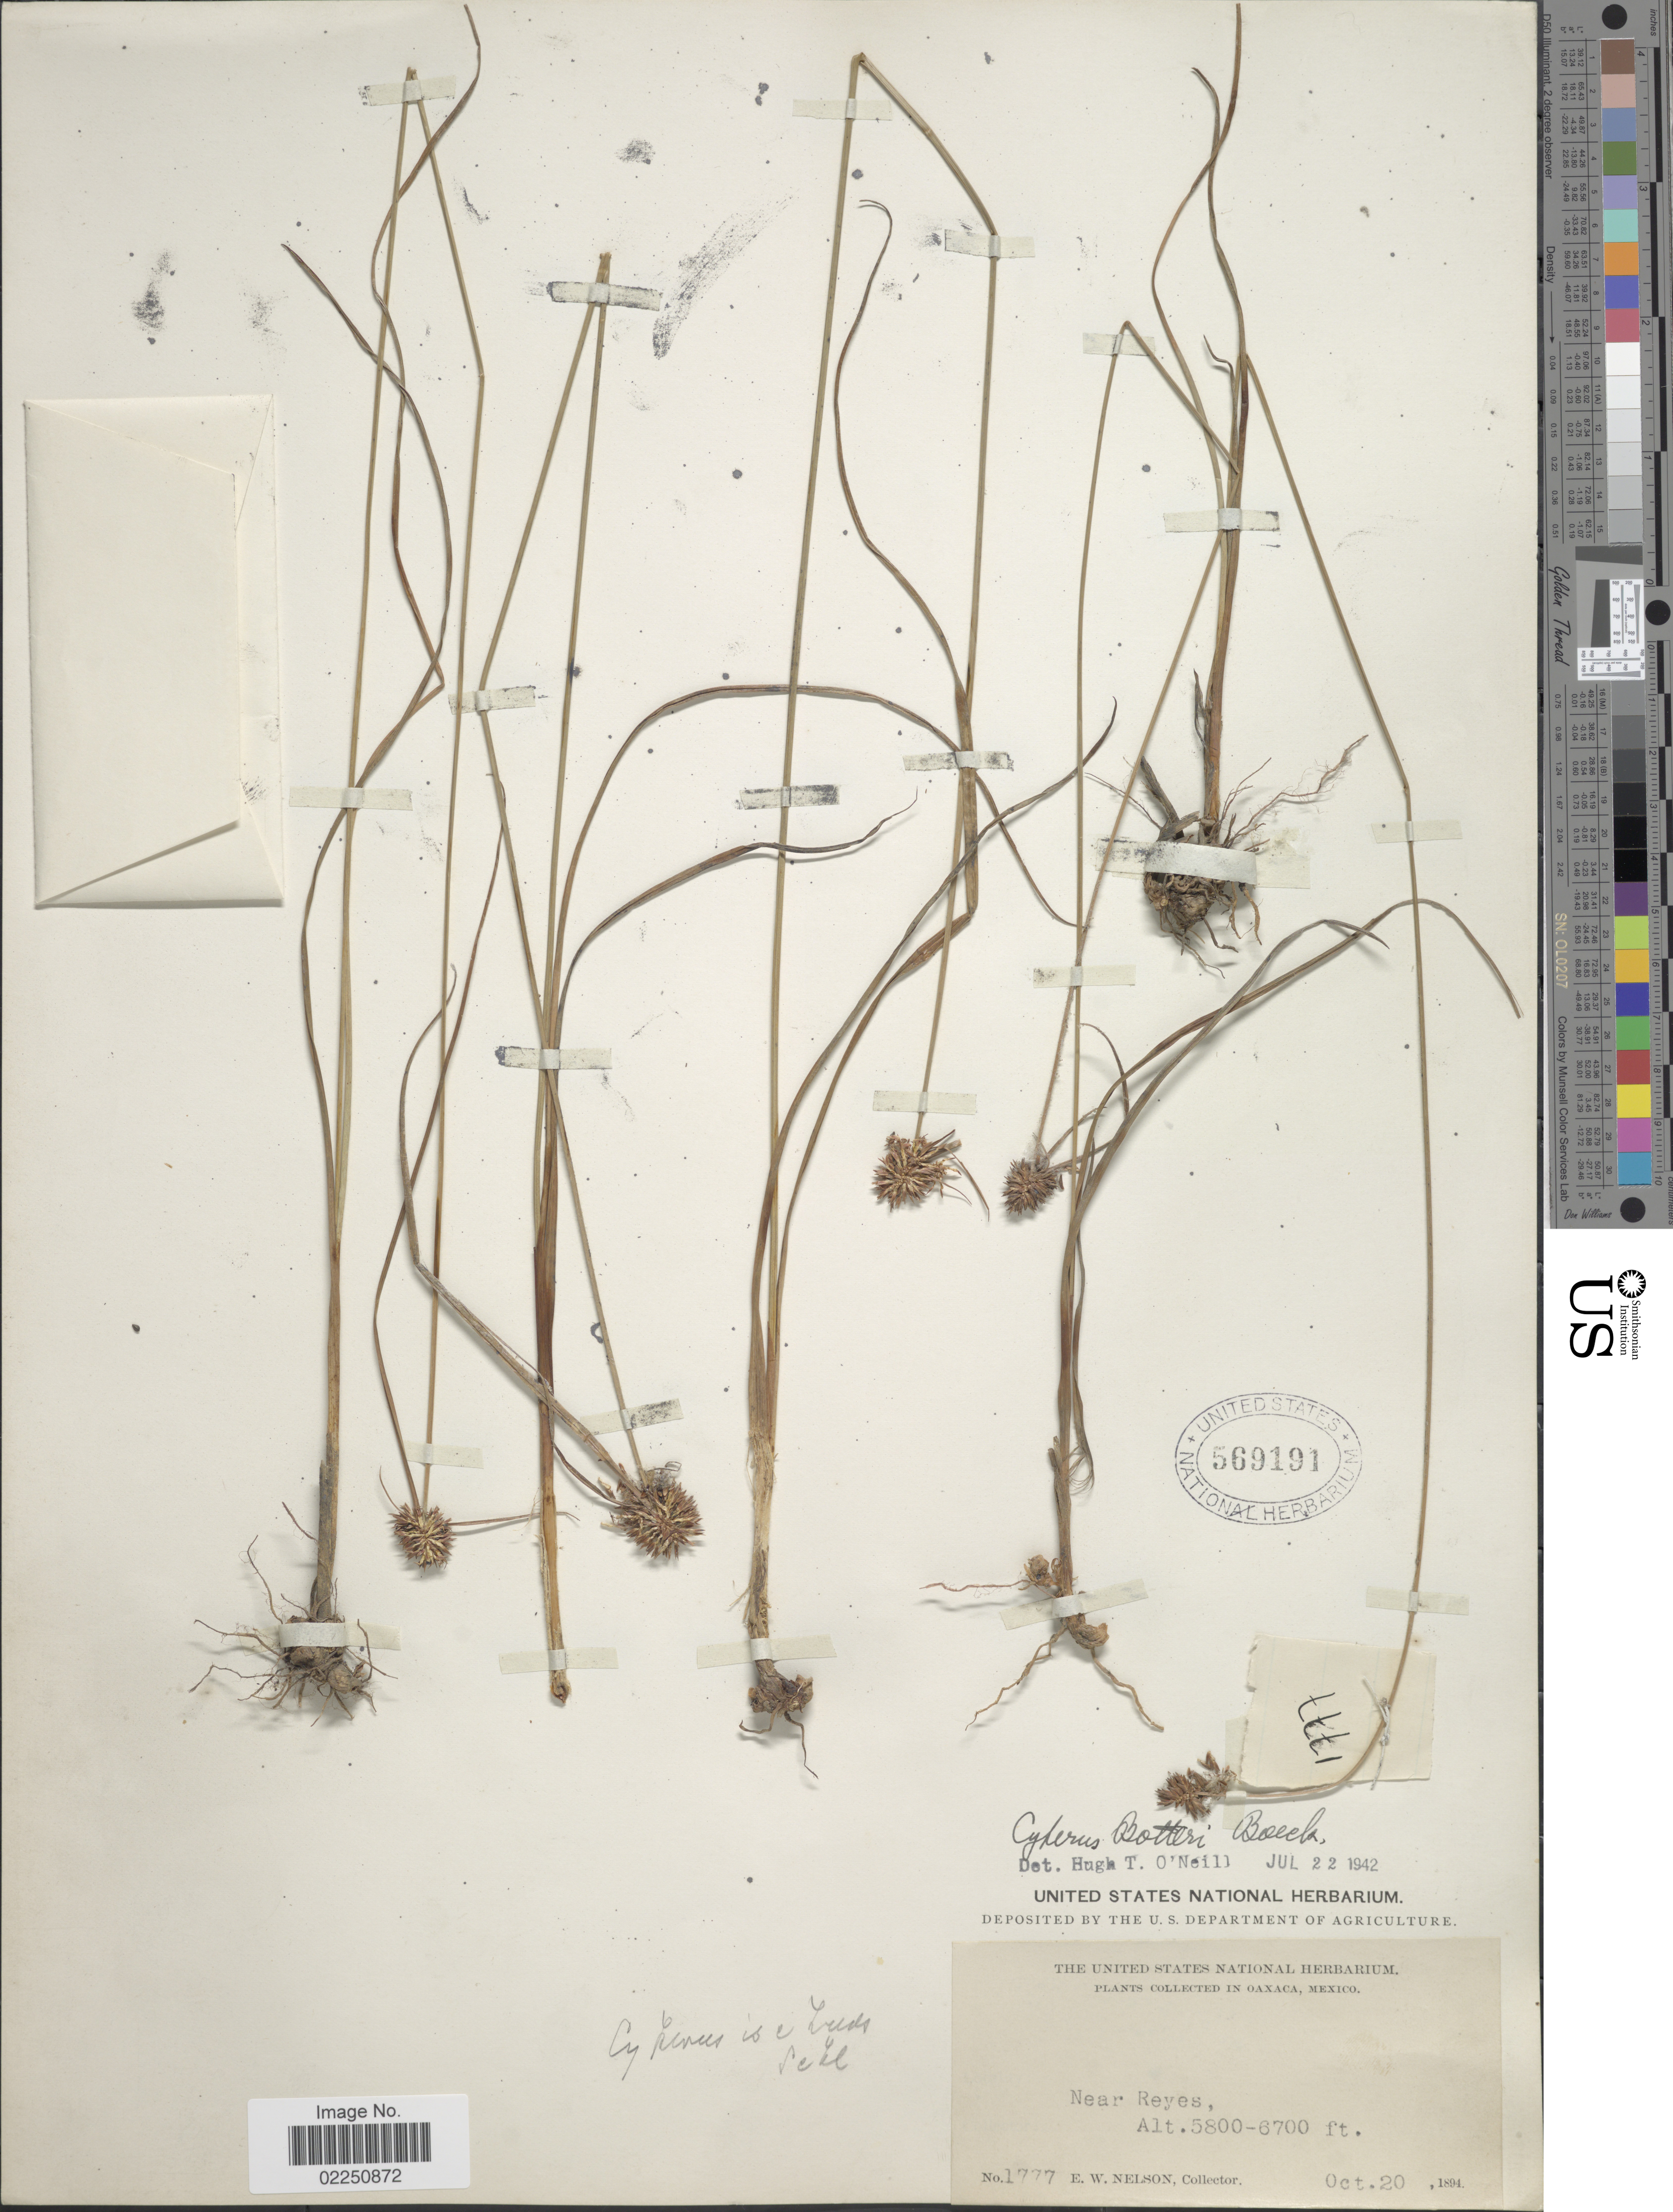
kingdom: Plantae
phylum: Tracheophyta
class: Liliopsida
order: Poales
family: Cyperaceae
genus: Cyperus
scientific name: Cyperus ischnos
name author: Schltdl.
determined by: Strong, Mark T., (BOT), Smithsonian Institution - National Museum of Natural History (UNITED STATES)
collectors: E. W. Nelson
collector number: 1777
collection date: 1894-10-20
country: Mexico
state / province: Oaxaca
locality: Near Reyes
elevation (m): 1768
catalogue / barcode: US 569191